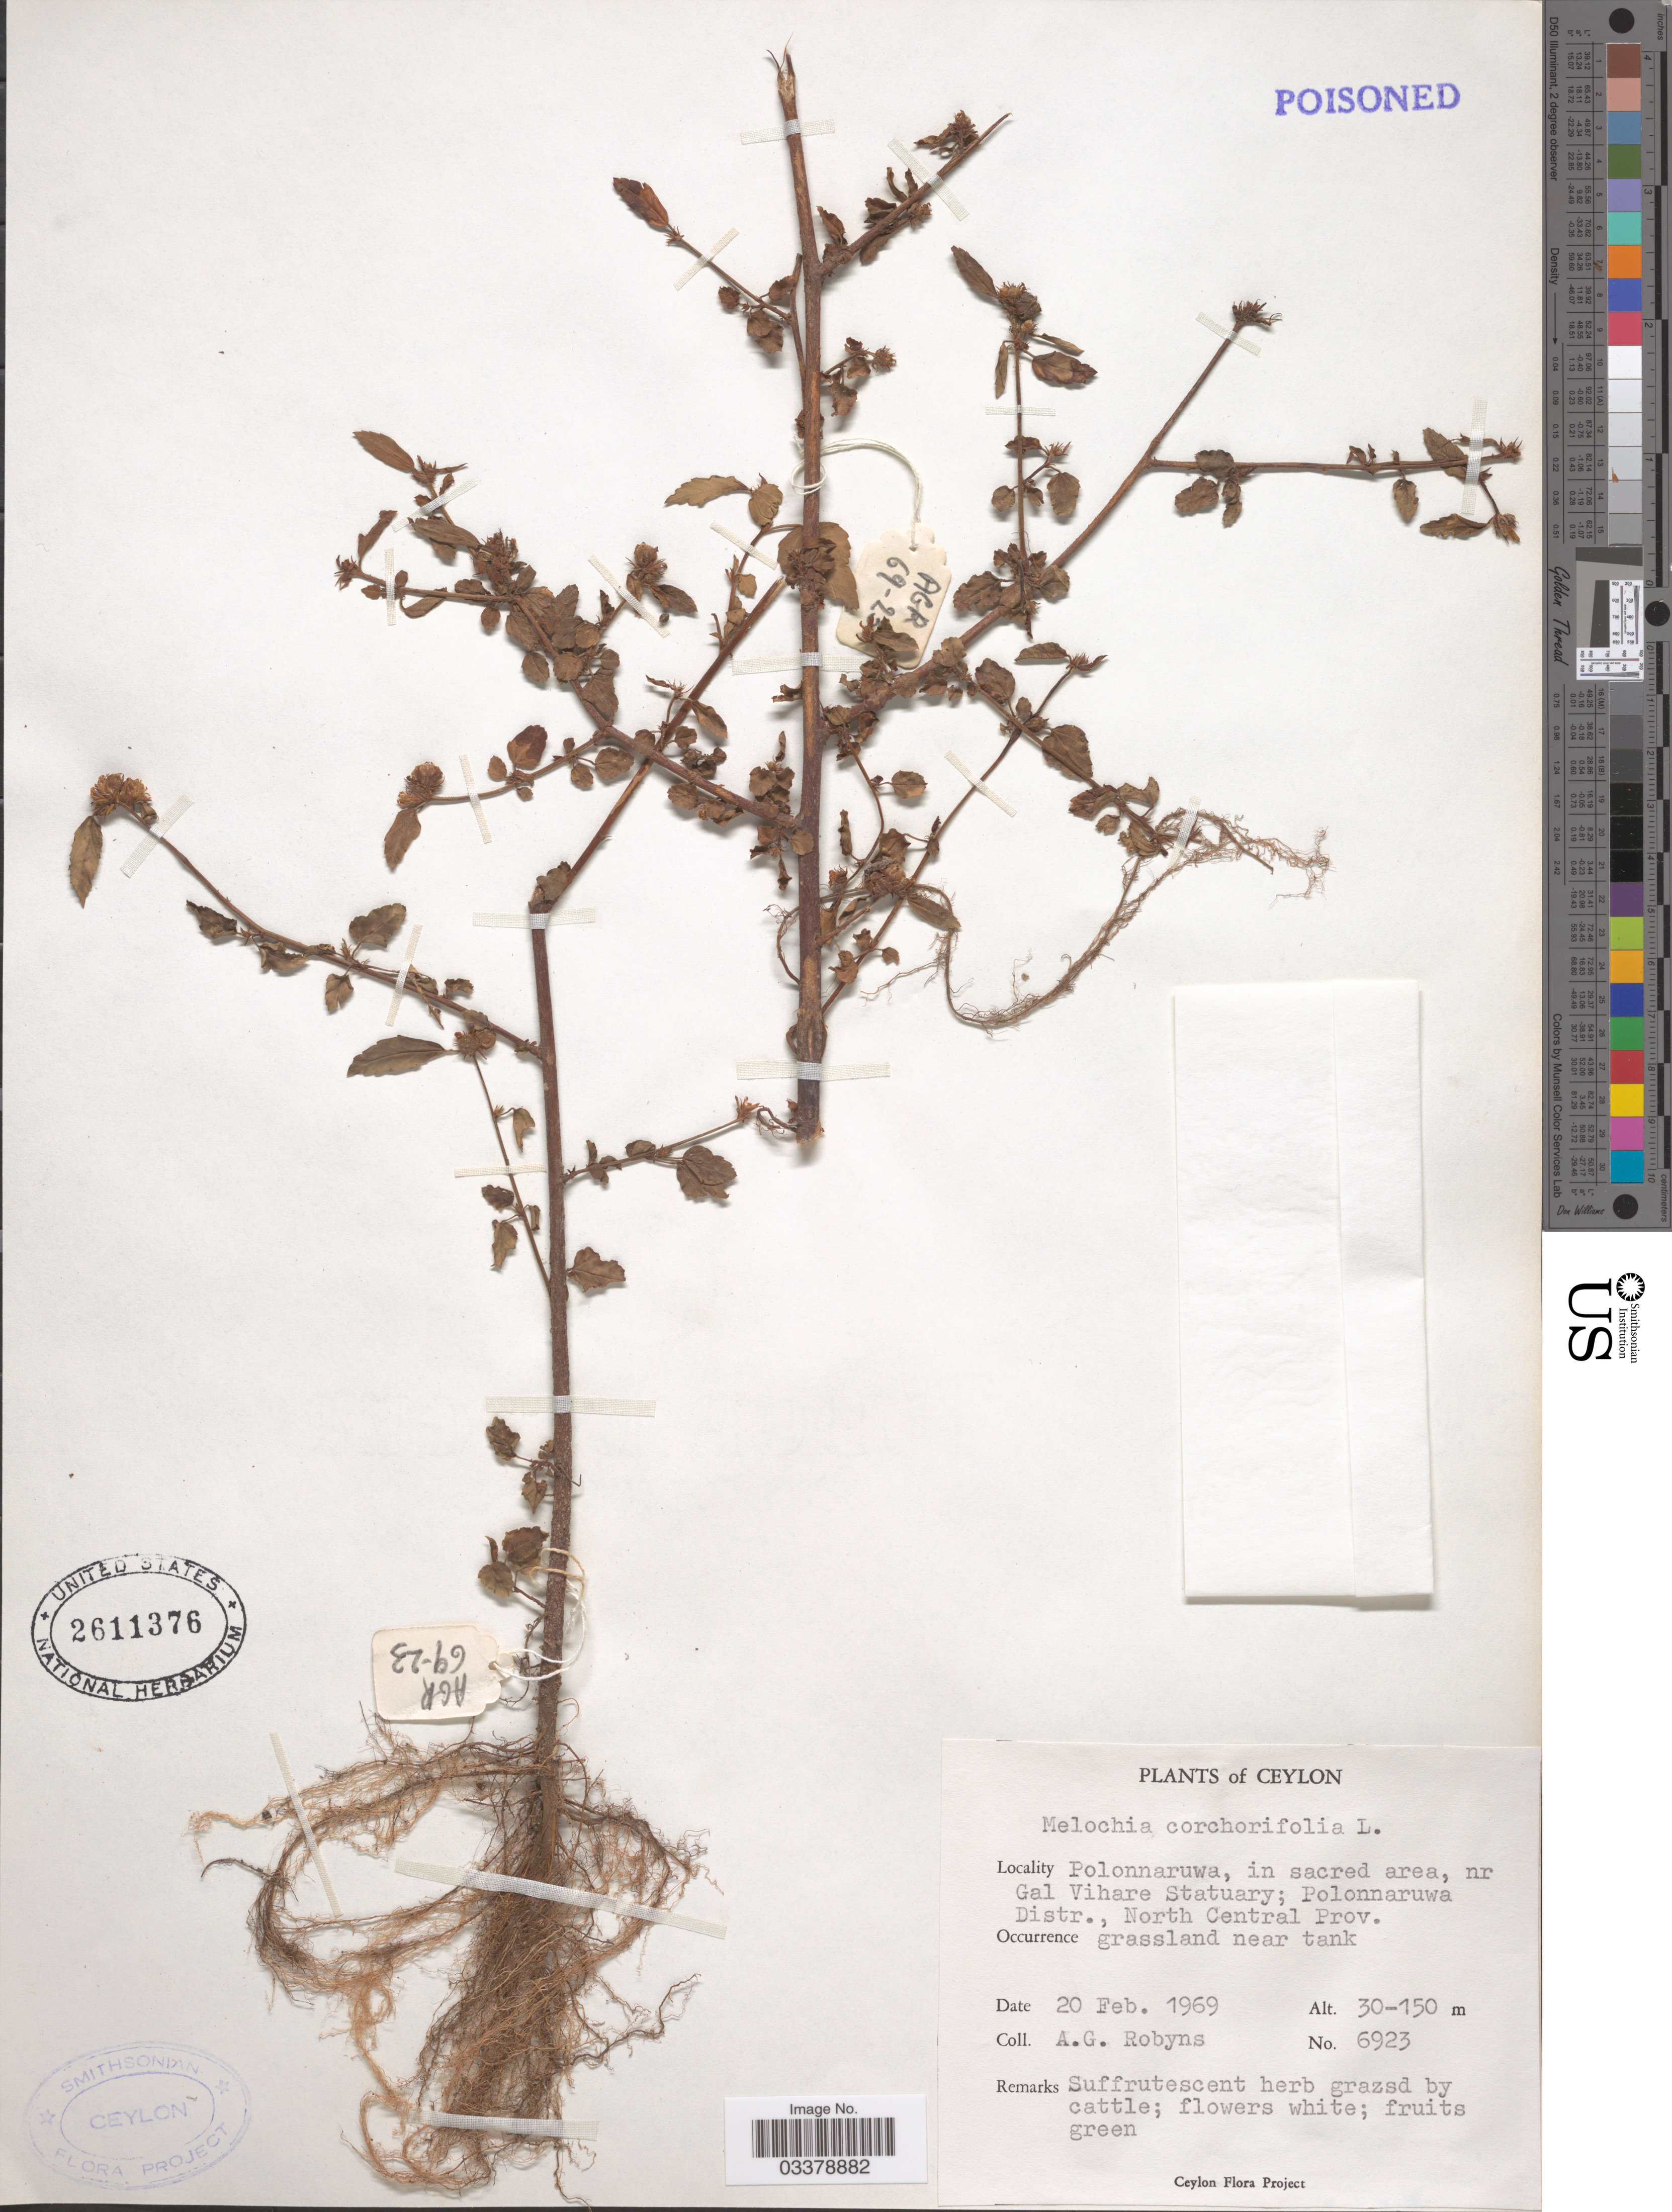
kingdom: Plantae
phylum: Tracheophyta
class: Magnoliopsida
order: Malvales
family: Malvaceae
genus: Melochia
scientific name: Melochia corchorifolia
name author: L.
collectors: A. Robyns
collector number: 6923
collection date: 1969-02-20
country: Sri Lanka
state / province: North Central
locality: Ceylon, Polonnaruwa, in sacred area, nr Gal Vihare Statuary; Polonnaruwa Distr., grassland near tank.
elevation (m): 30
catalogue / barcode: US 2611376